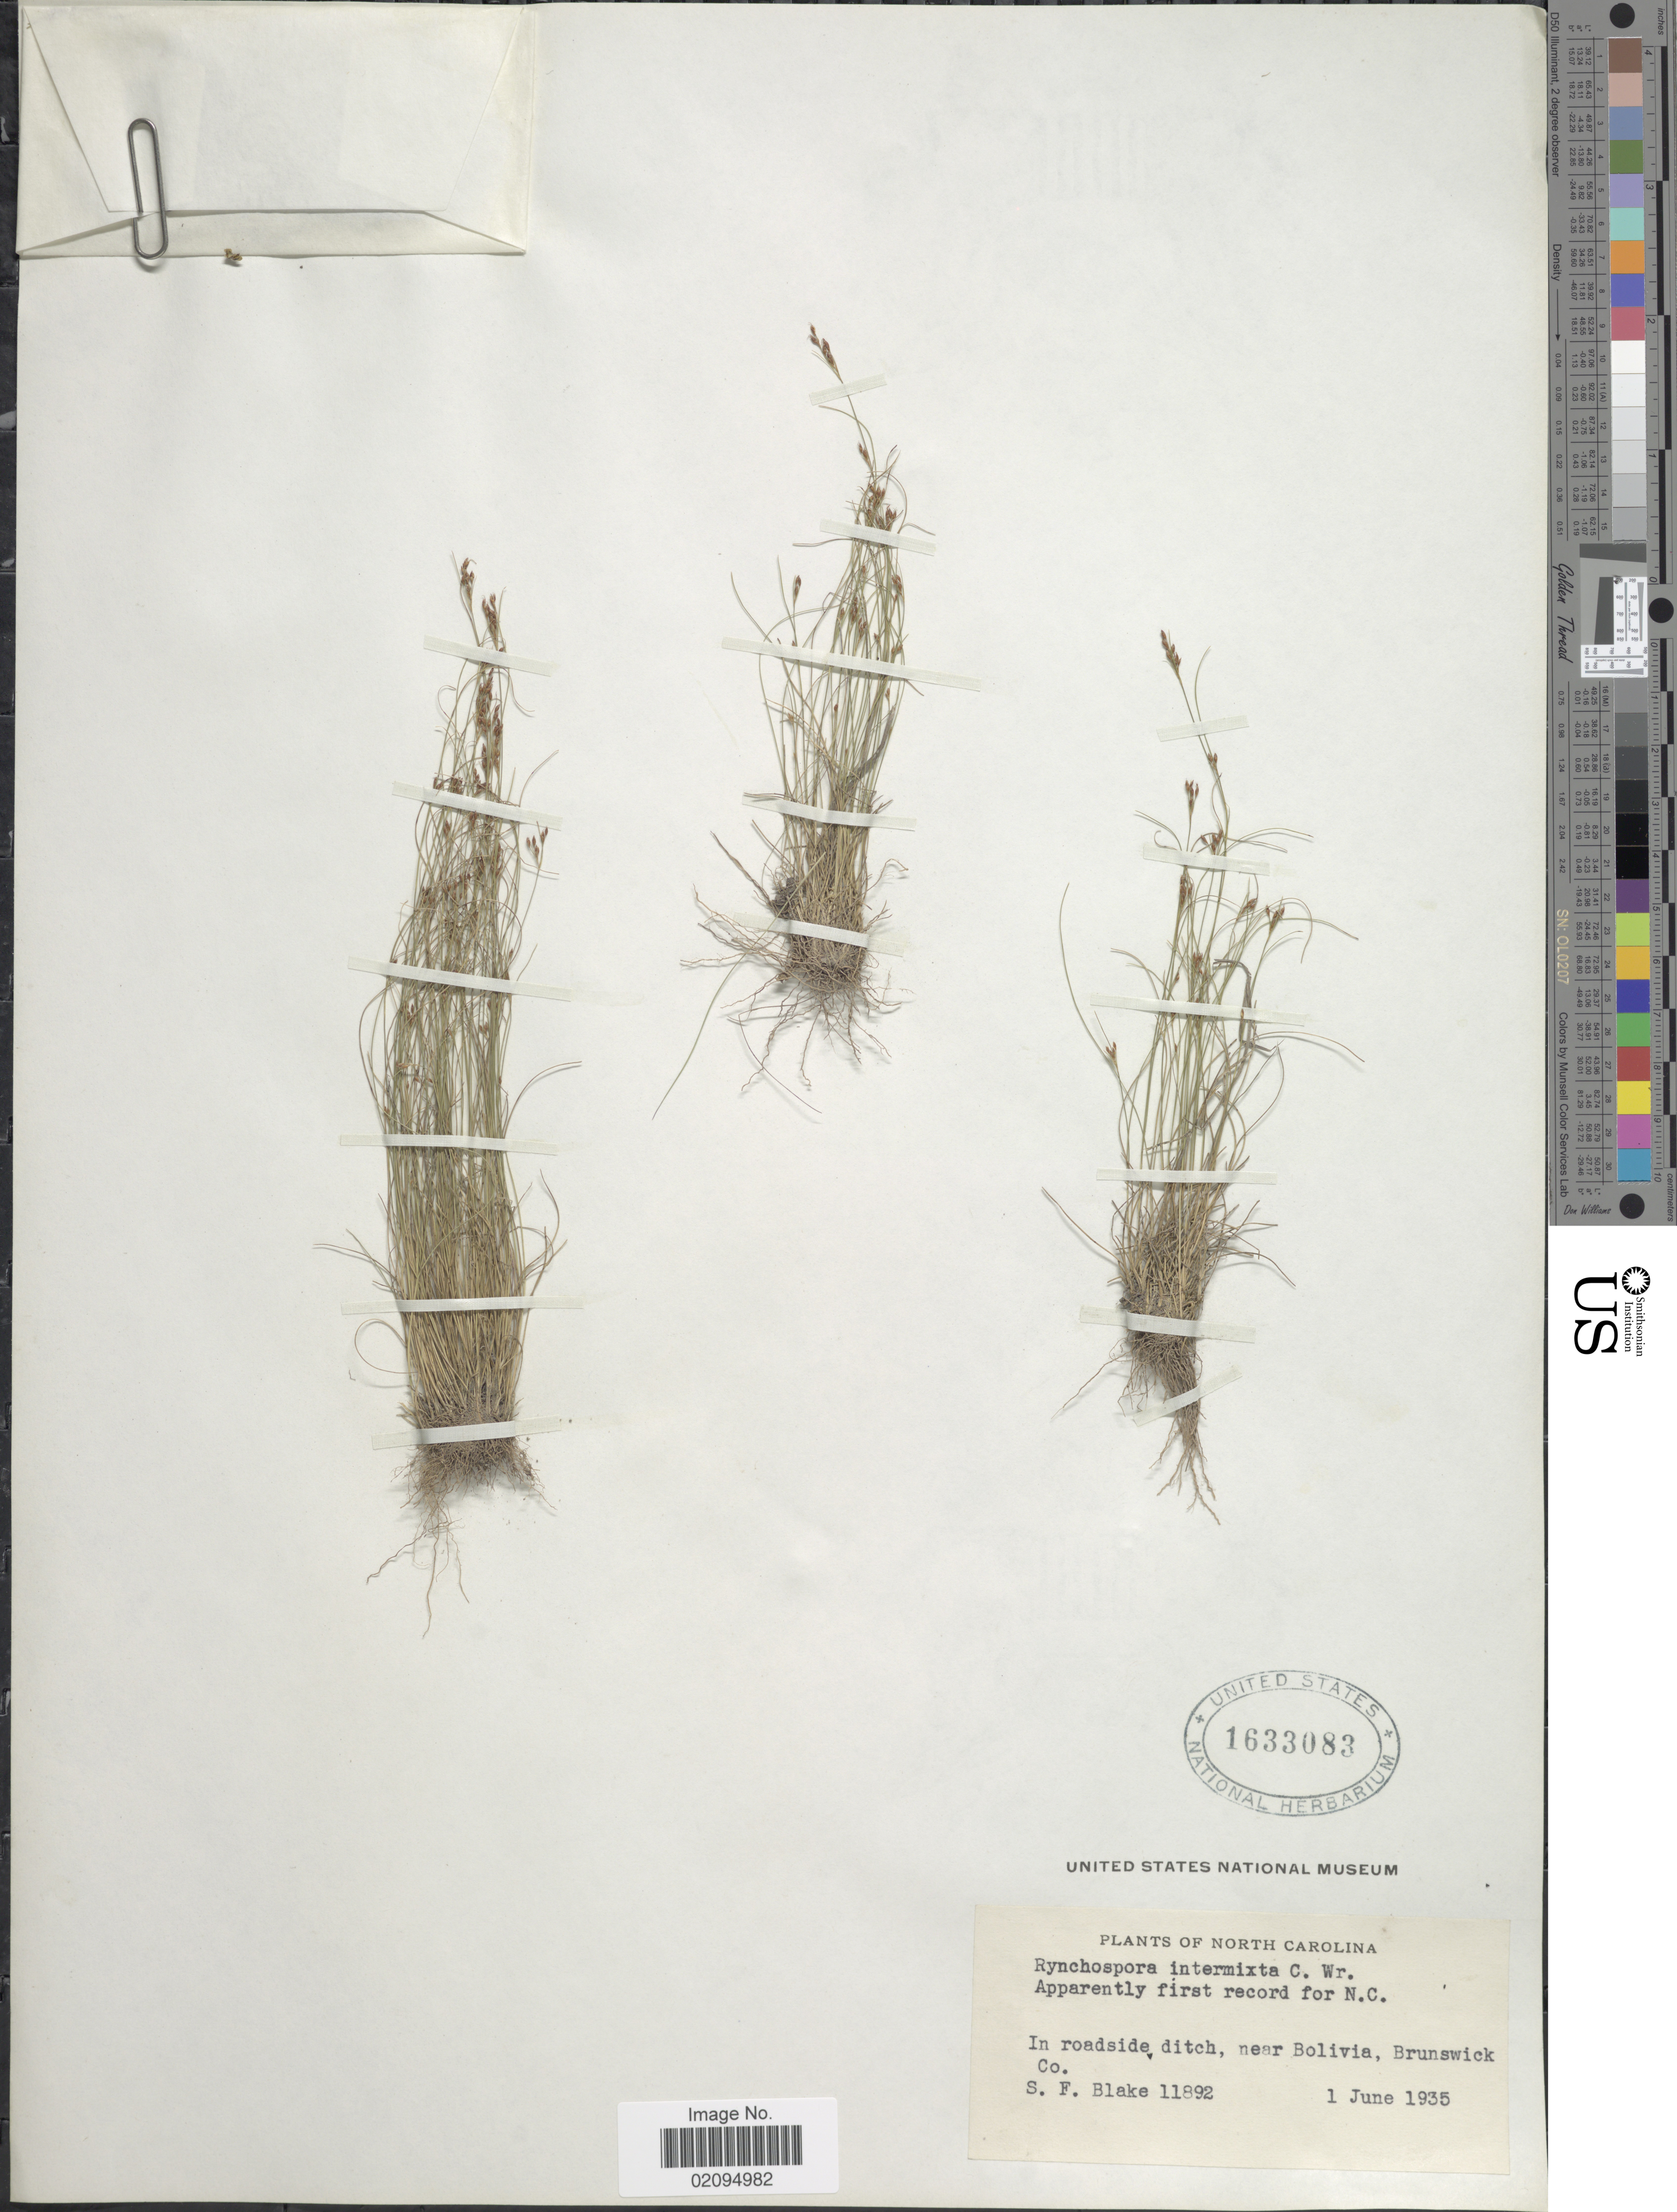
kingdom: Plantae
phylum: Tracheophyta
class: Liliopsida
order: Poales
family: Cyperaceae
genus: Rhynchospora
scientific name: Rhynchospora intermixta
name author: C. Wright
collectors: S. Blake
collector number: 11892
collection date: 1935-06-01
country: United States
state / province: North Carolina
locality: Near Bolivia, Brunswick Co.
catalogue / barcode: US 1633083